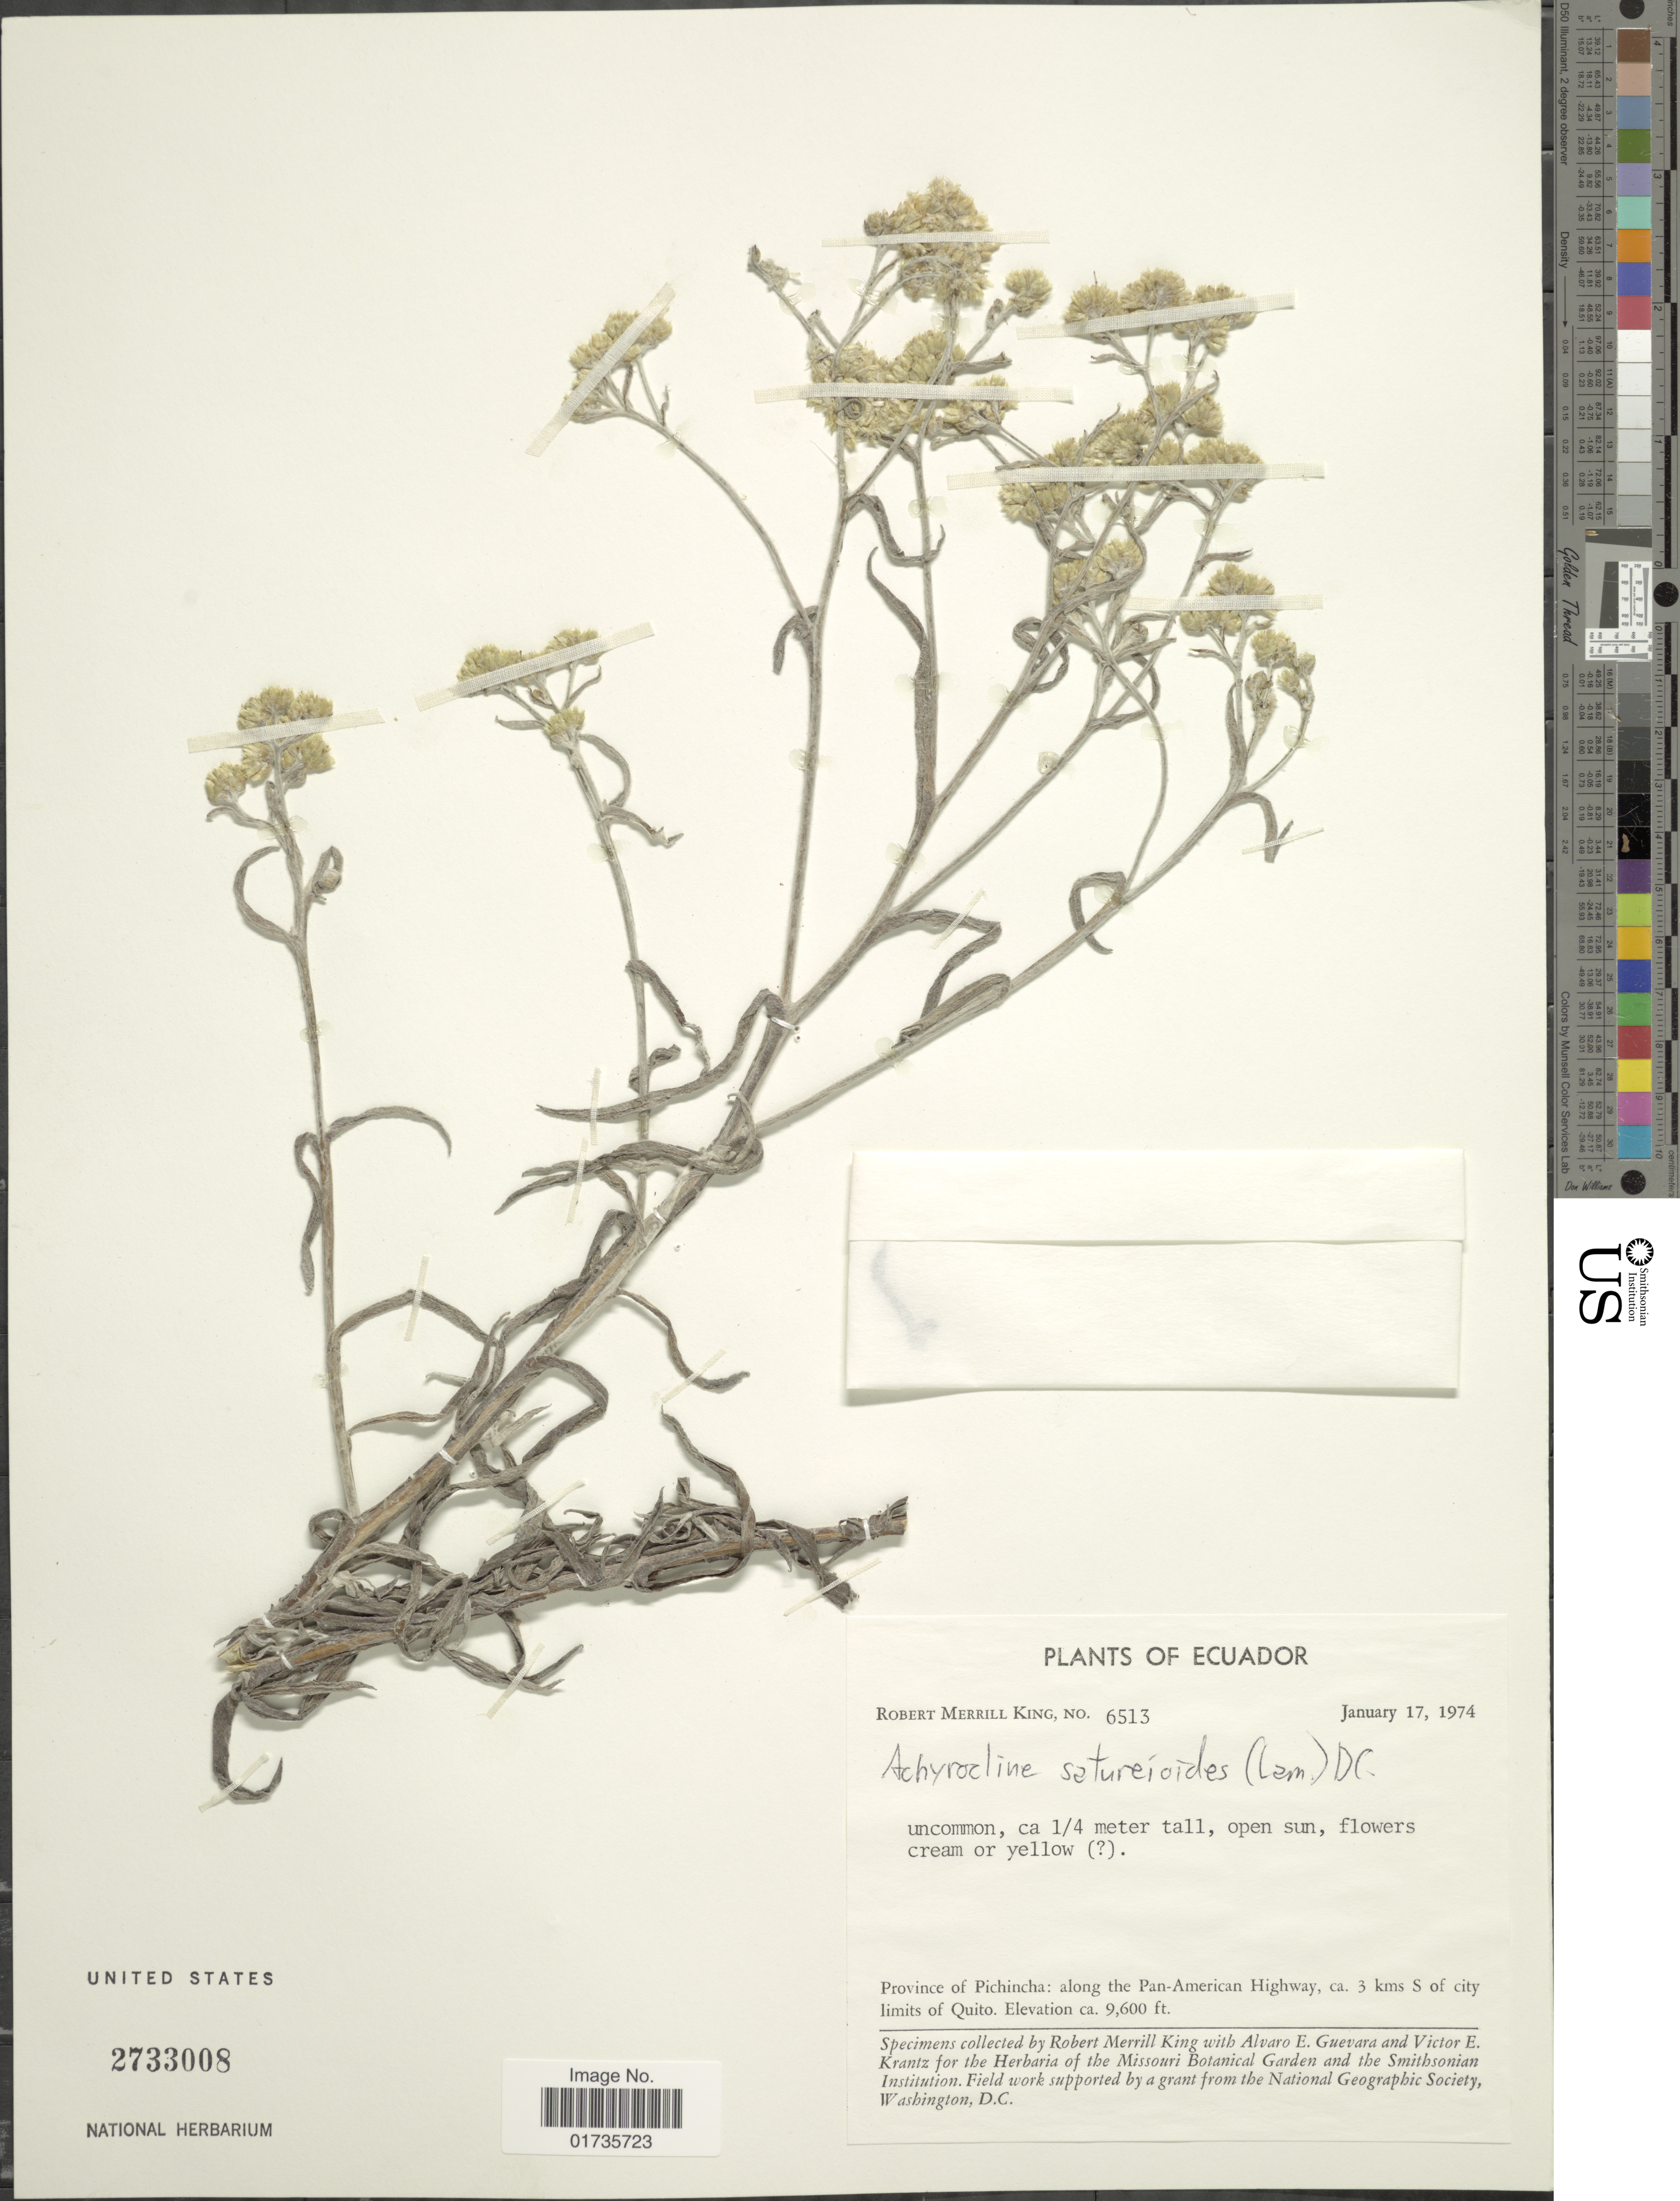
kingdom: Plantae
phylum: Tracheophyta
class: Magnoliopsida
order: Asterales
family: Asteraceae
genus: Achyrocline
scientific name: Achyrocline satureioides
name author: (Lam.) DC.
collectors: R. M. King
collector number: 6513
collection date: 1974-01-17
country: Ecuador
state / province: Pichincha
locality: Along the Pan-American Highway, ca. 3 kms S of city limits of Quito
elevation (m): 2926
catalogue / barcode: US 2733008